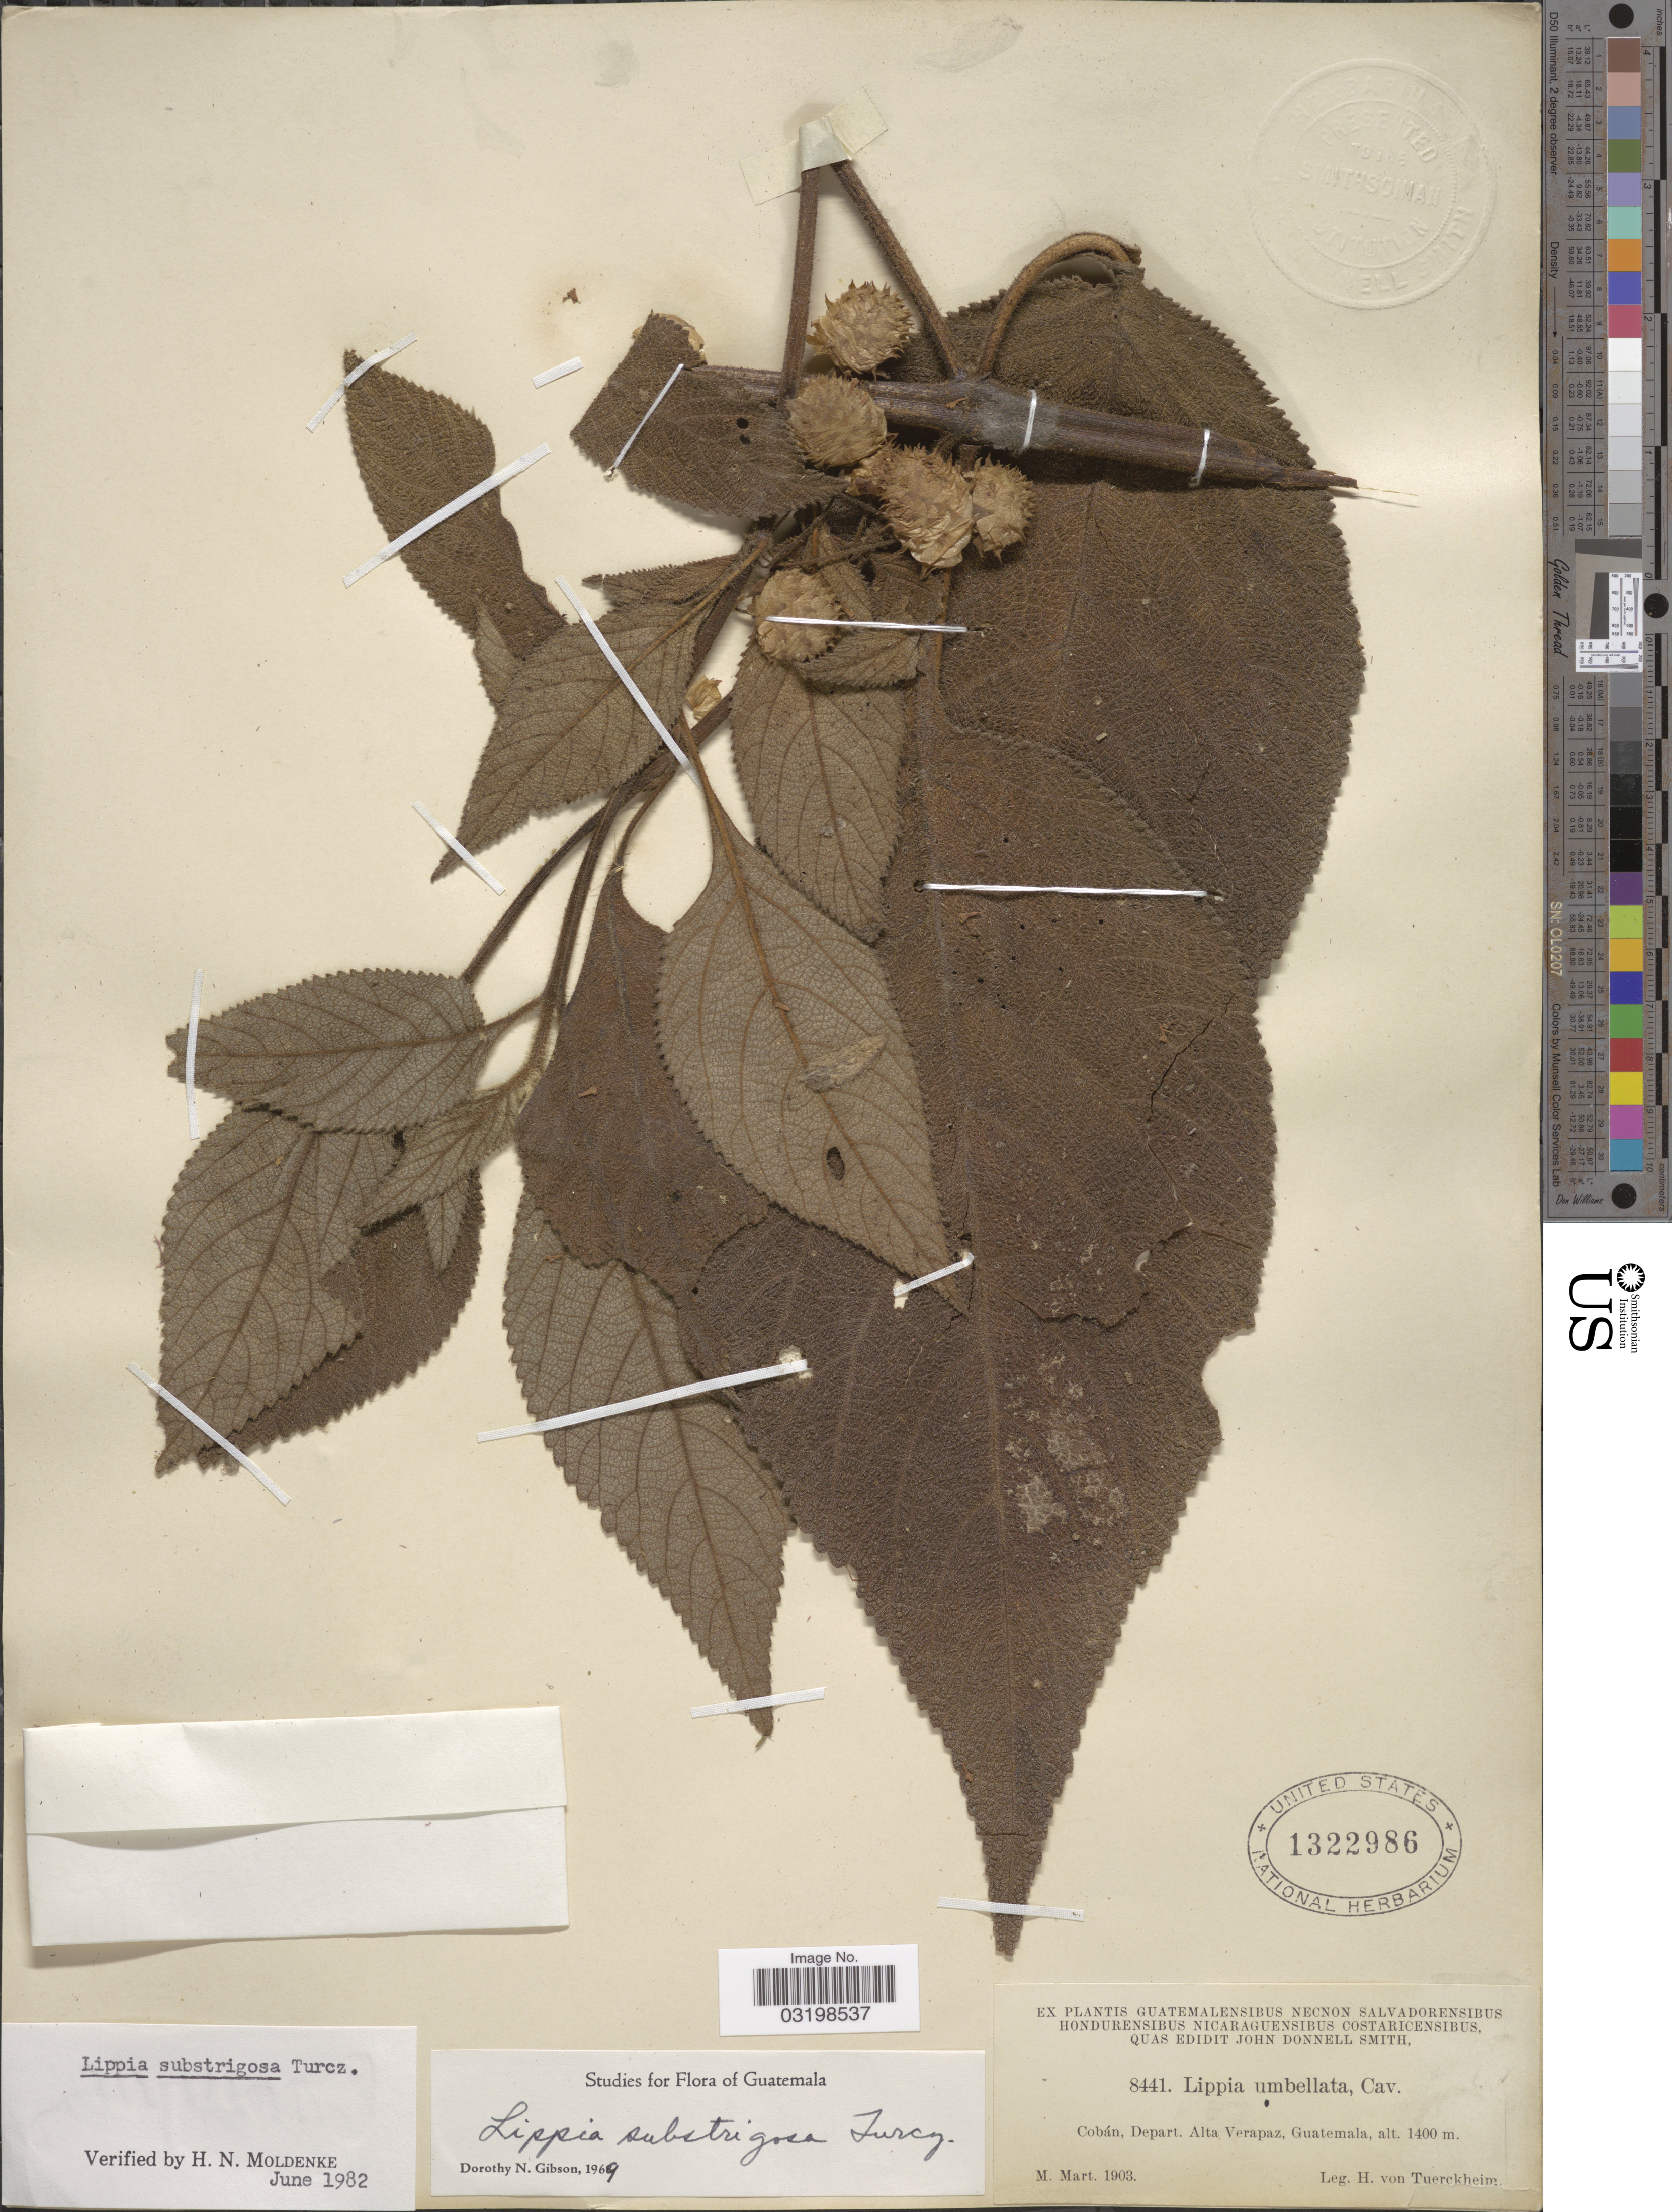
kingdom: Plantae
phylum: Tracheophyta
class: Magnoliopsida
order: Lamiales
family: Verbenaceae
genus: Lippia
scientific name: Lippia umbellata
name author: Cav.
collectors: H. von Türckheim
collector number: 8441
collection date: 1903-03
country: Guatemala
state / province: Alta Verapaz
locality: Cobán, Depart. Alta Verapaz.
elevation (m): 1400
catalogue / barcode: US 1322986